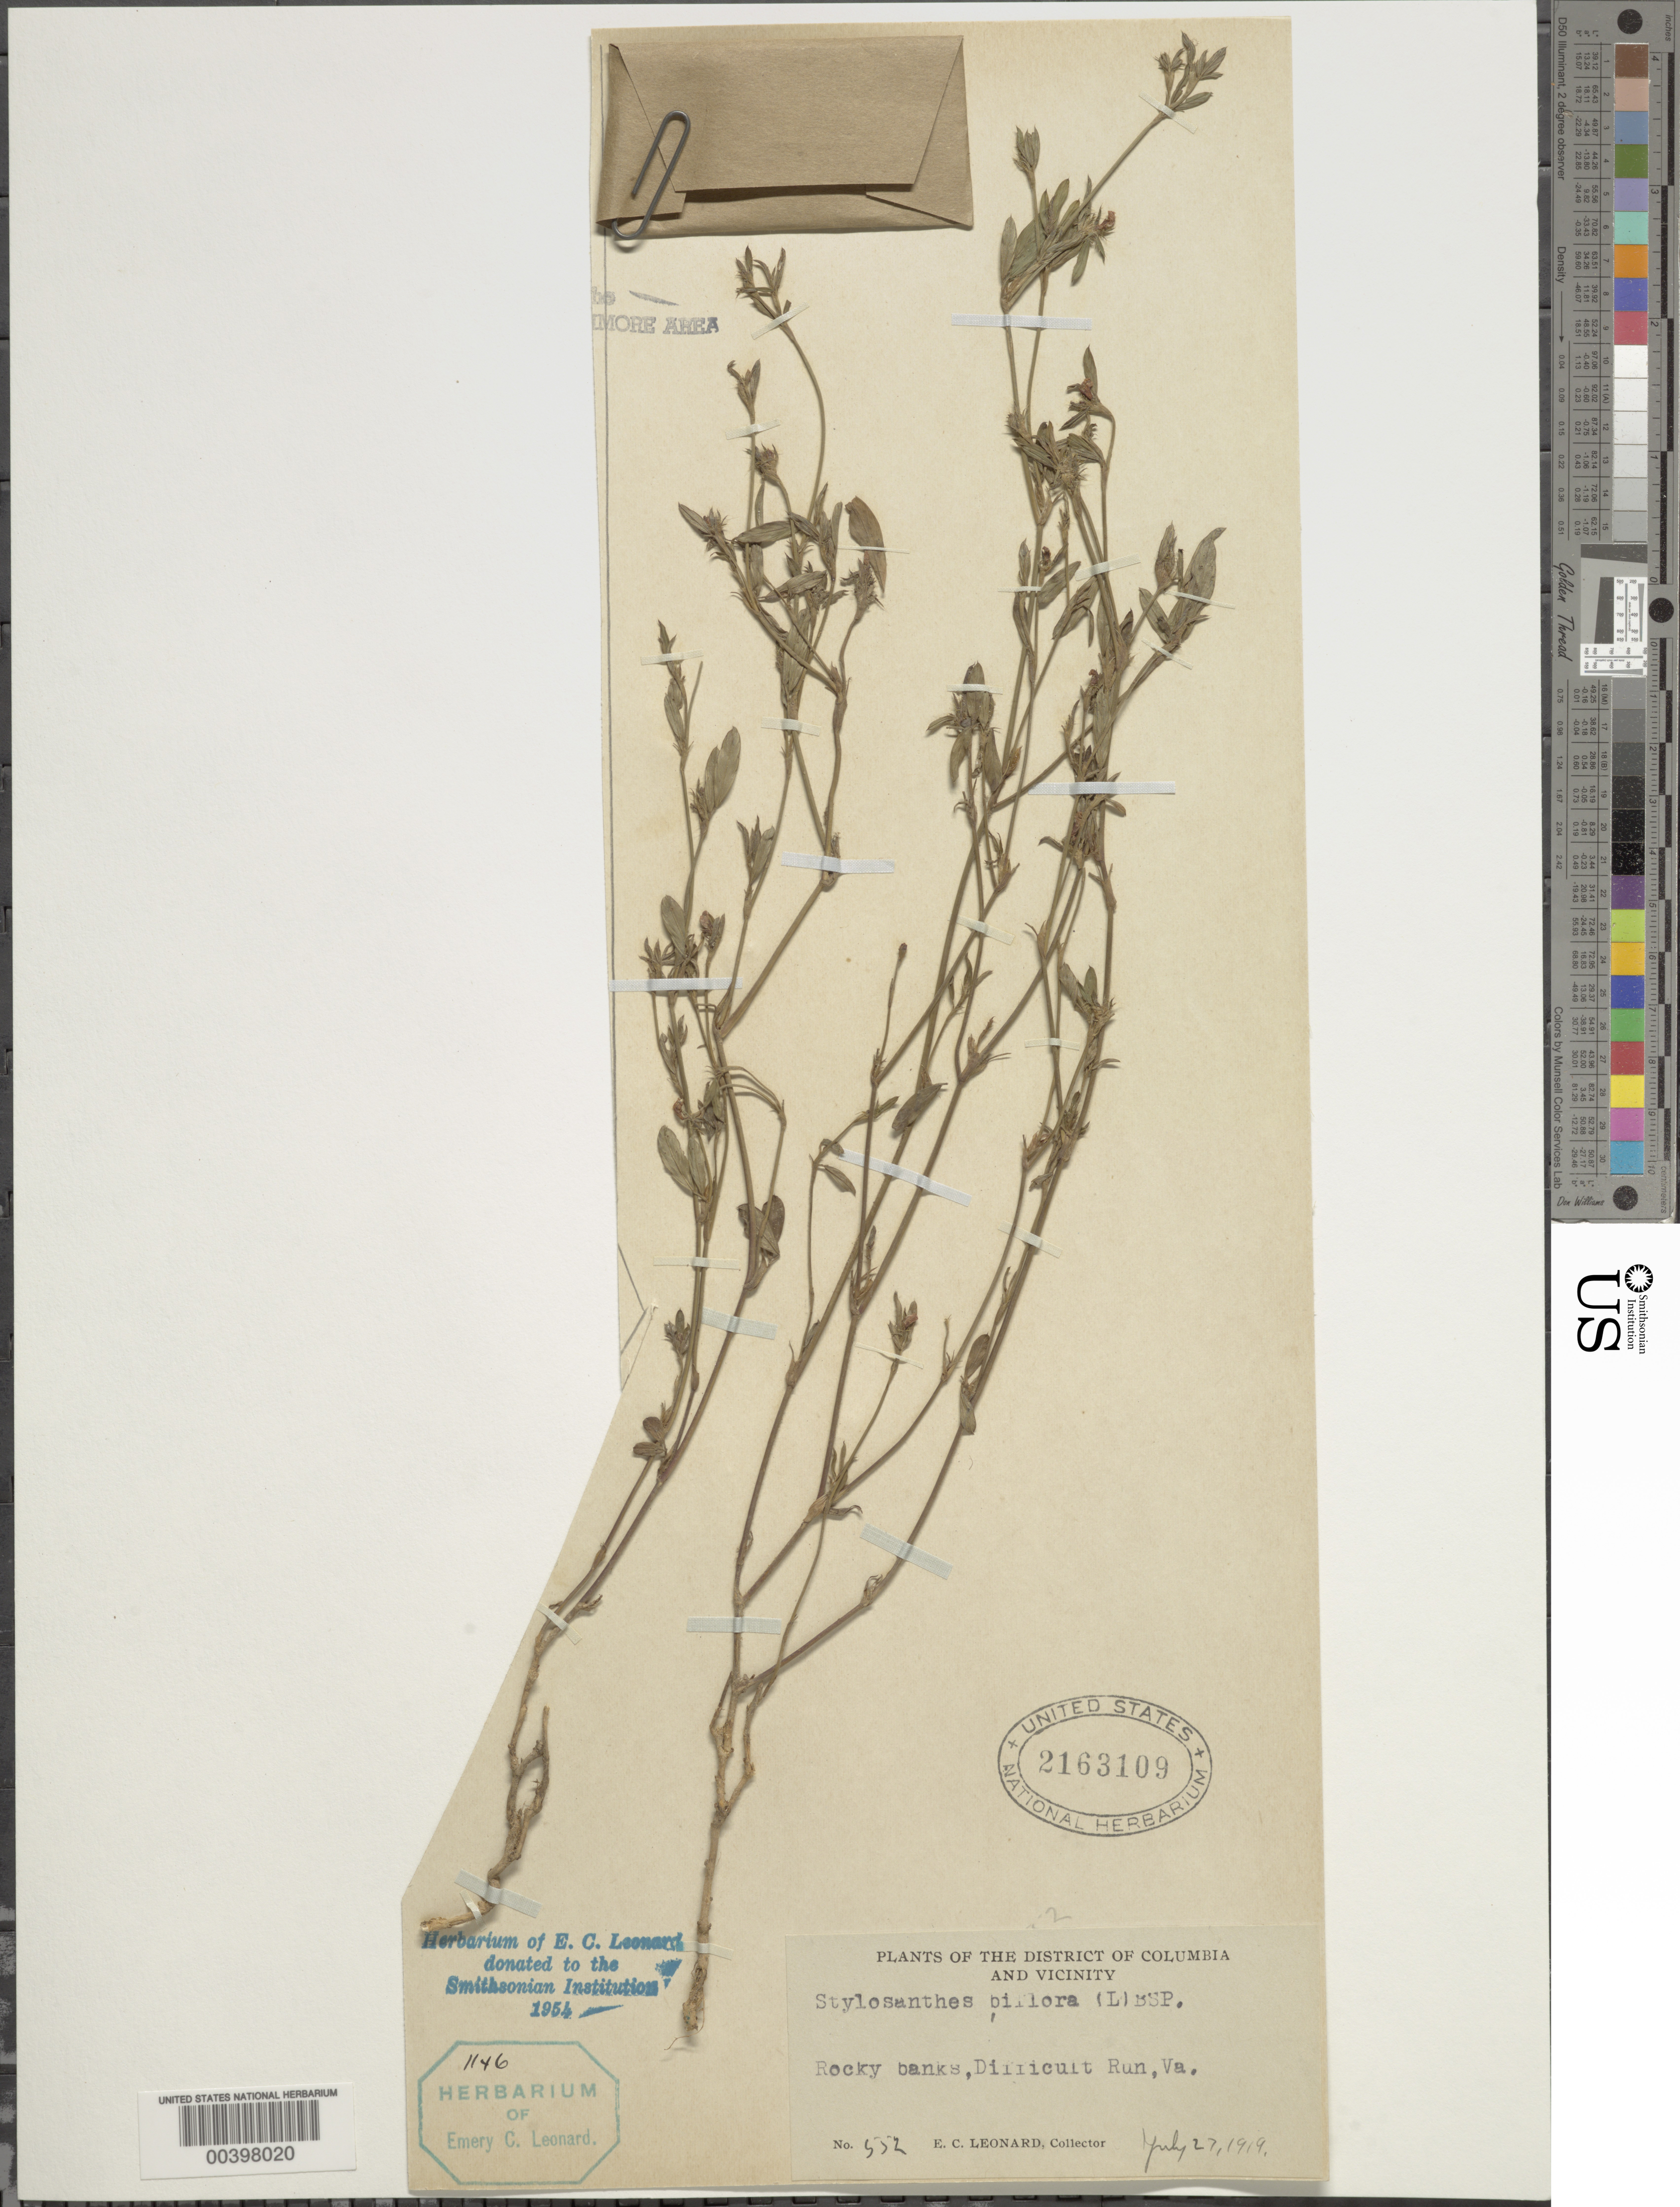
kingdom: Plantae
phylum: Tracheophyta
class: Magnoliopsida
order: Fabales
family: Fabaceae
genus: Stylosanthes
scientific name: Stylosanthes biflora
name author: (L.) Britton et al.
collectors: E. C. Leonard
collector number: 552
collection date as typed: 27 Jul 1919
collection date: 1919-07-27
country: United States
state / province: Virginia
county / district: Fairfax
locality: Difficult Run C. and O. Canal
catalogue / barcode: US 2163109